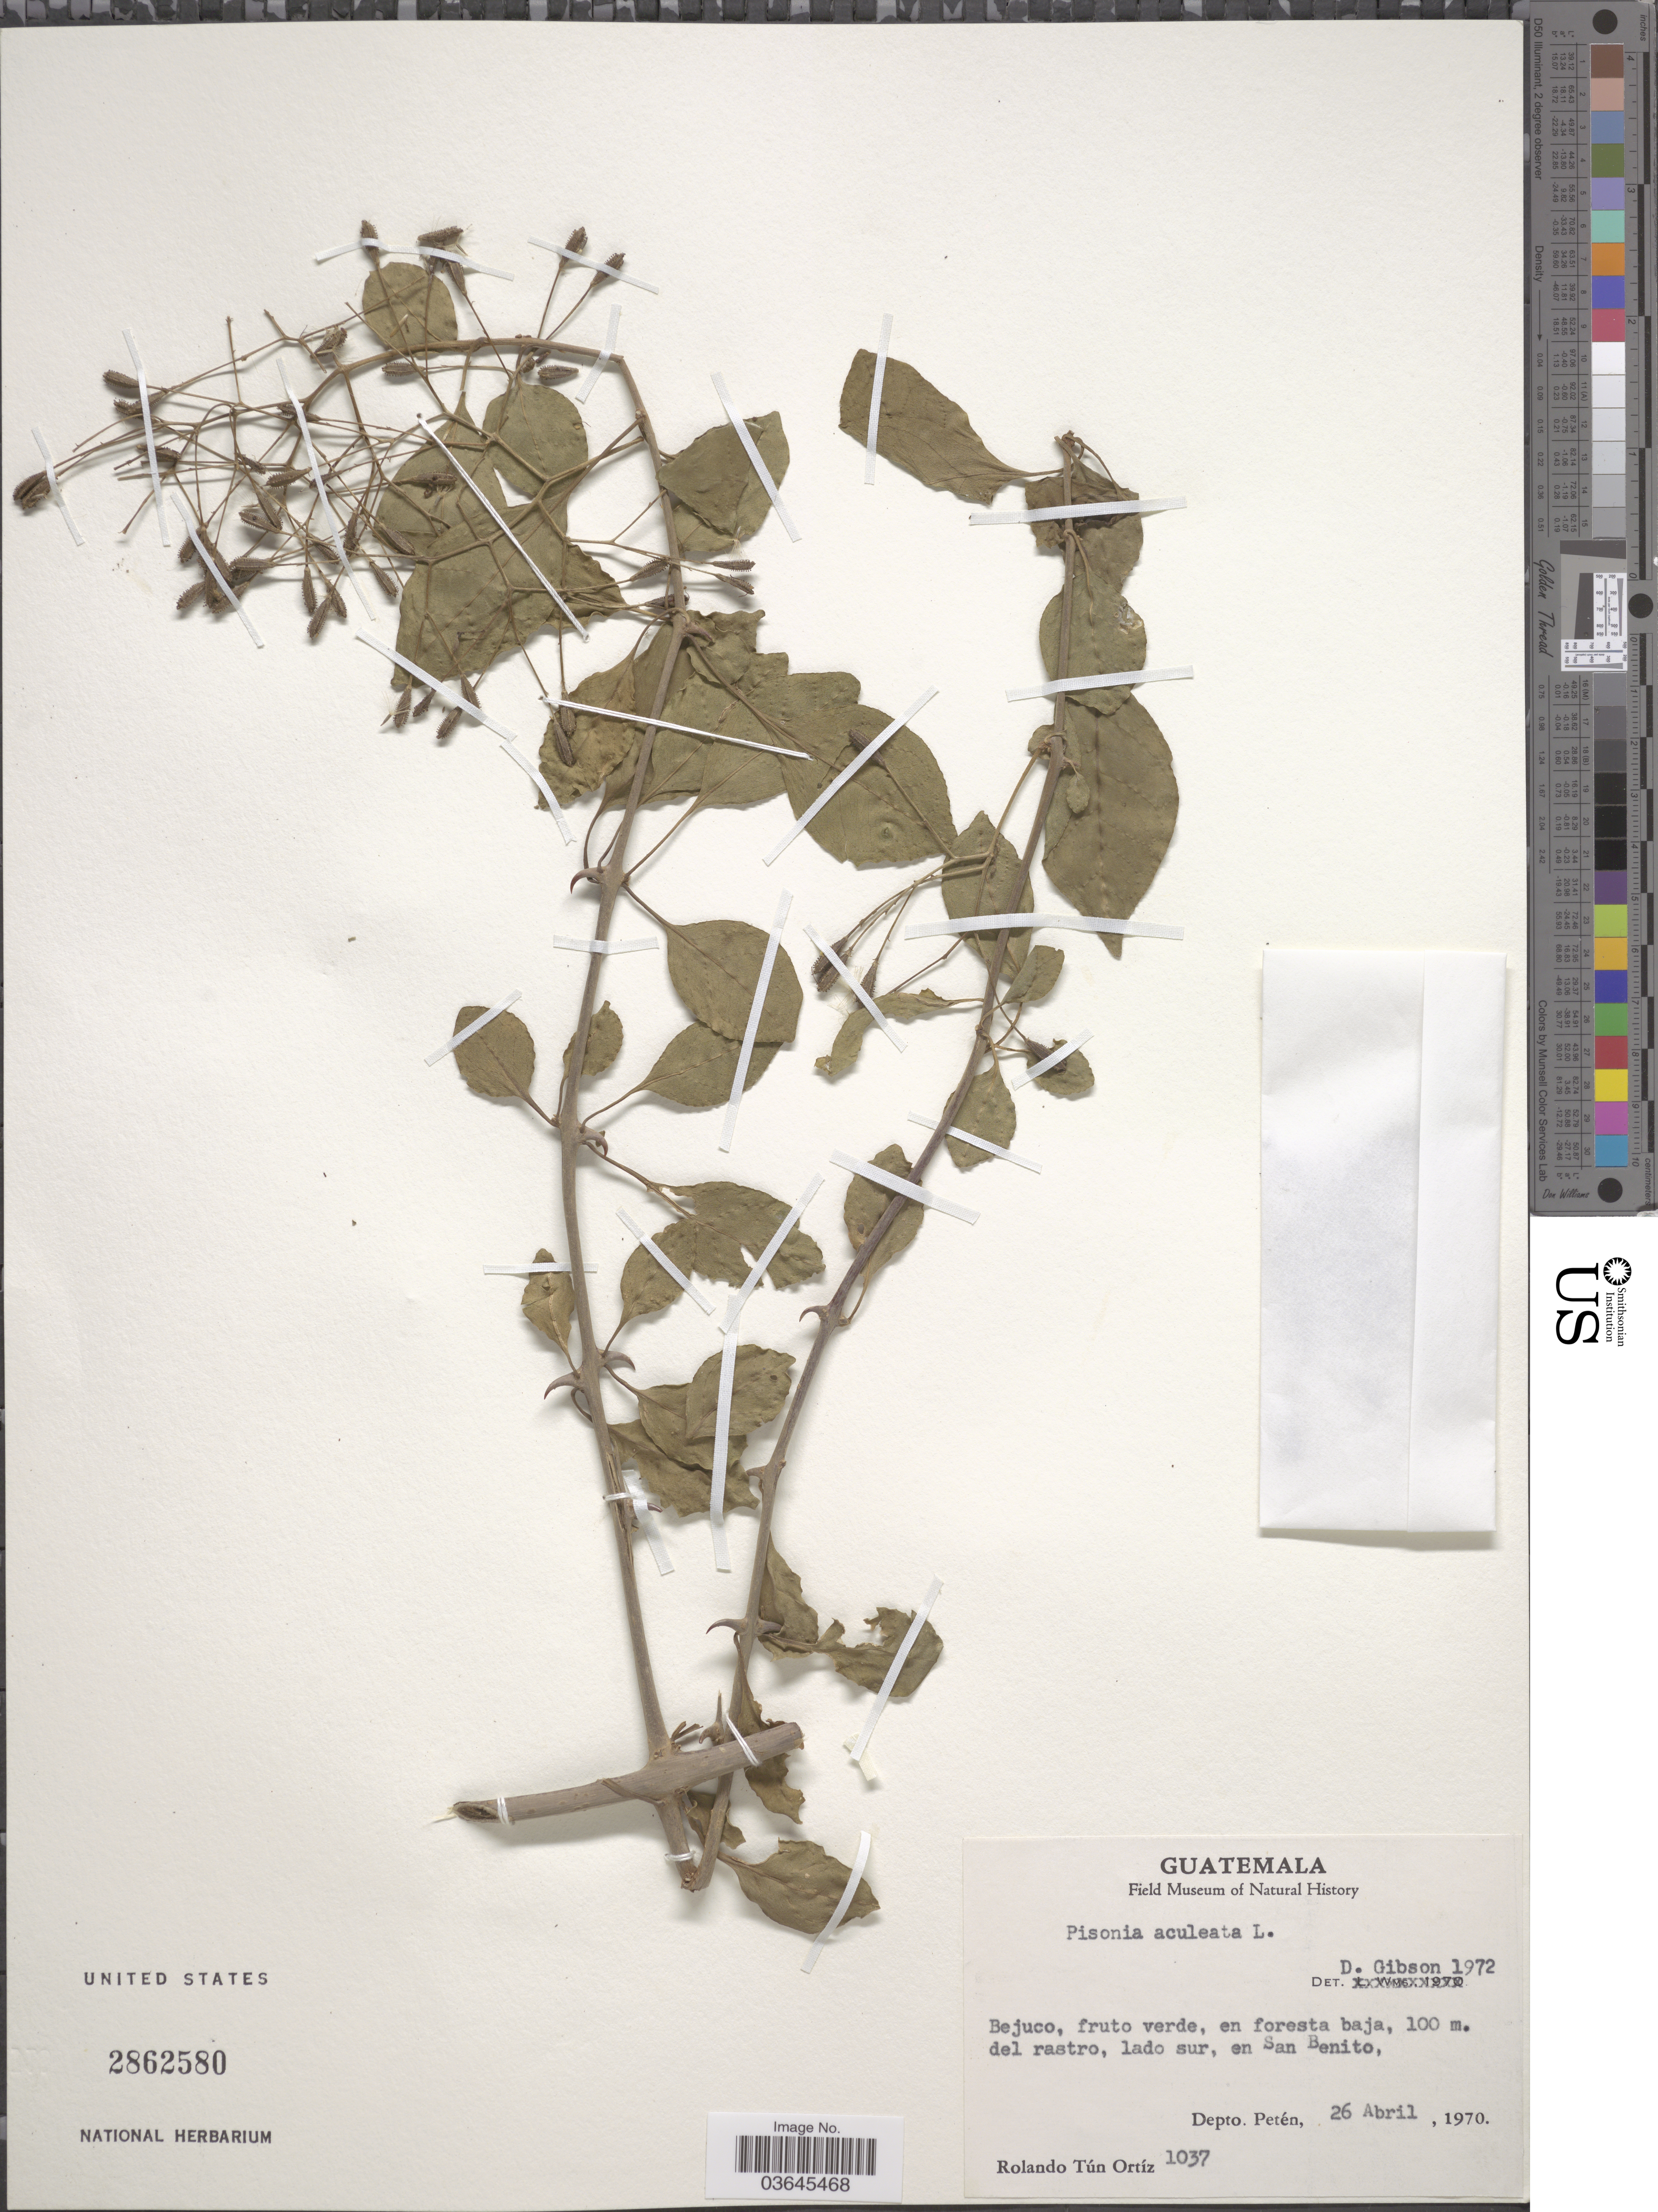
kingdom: Plantae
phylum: Tracheophyta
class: Magnoliopsida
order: Caryophyllales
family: Nyctaginaceae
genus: Pisonia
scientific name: Pisonia aculeata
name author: L.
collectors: R. T. Ortíz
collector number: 1037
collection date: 1970-04-26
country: Guatemala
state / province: El Petén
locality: Bejuco. Lado sur, en San Benito. Depto. Petén.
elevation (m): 100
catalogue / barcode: US 2862580